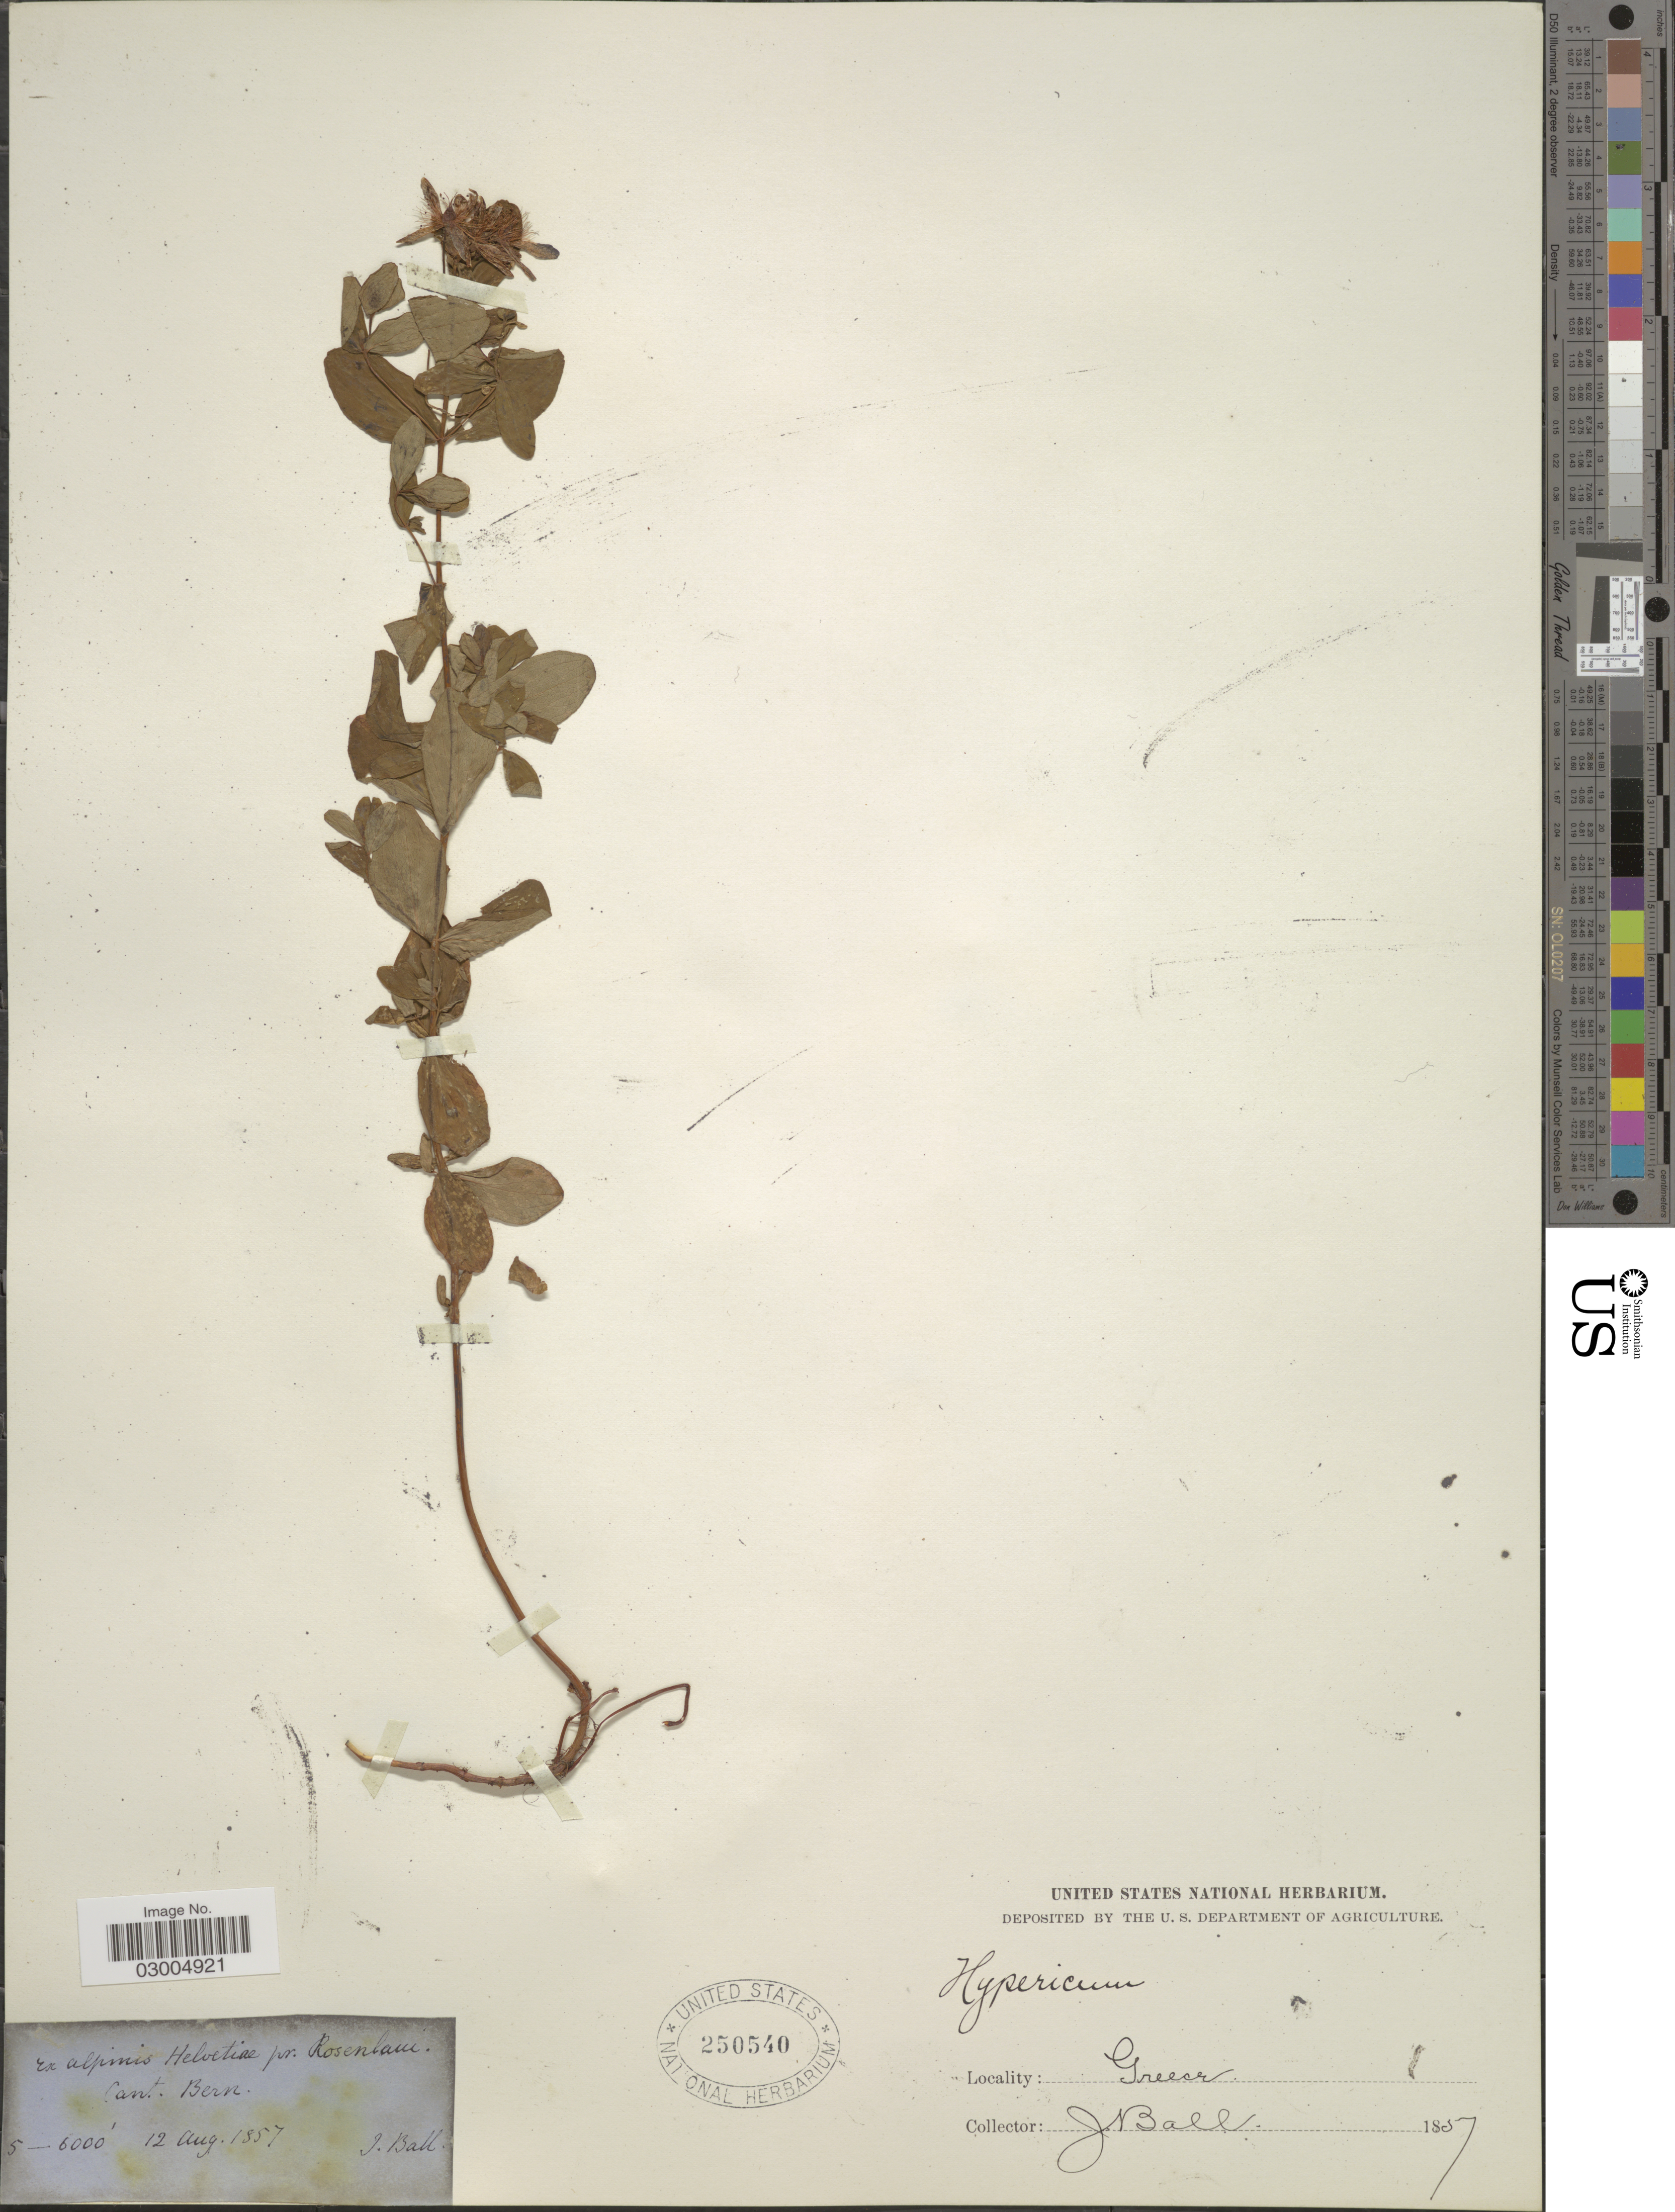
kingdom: Plantae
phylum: Tracheophyta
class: Magnoliopsida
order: Malpighiales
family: Hypericaceae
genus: Hypericum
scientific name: Hypericum sp.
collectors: J. Ball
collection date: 1857-08-12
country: Greece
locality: Ex alpinis Helvetiæ pr. Rosenlaui, Cant. Bern.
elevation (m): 1524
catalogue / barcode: US 250540